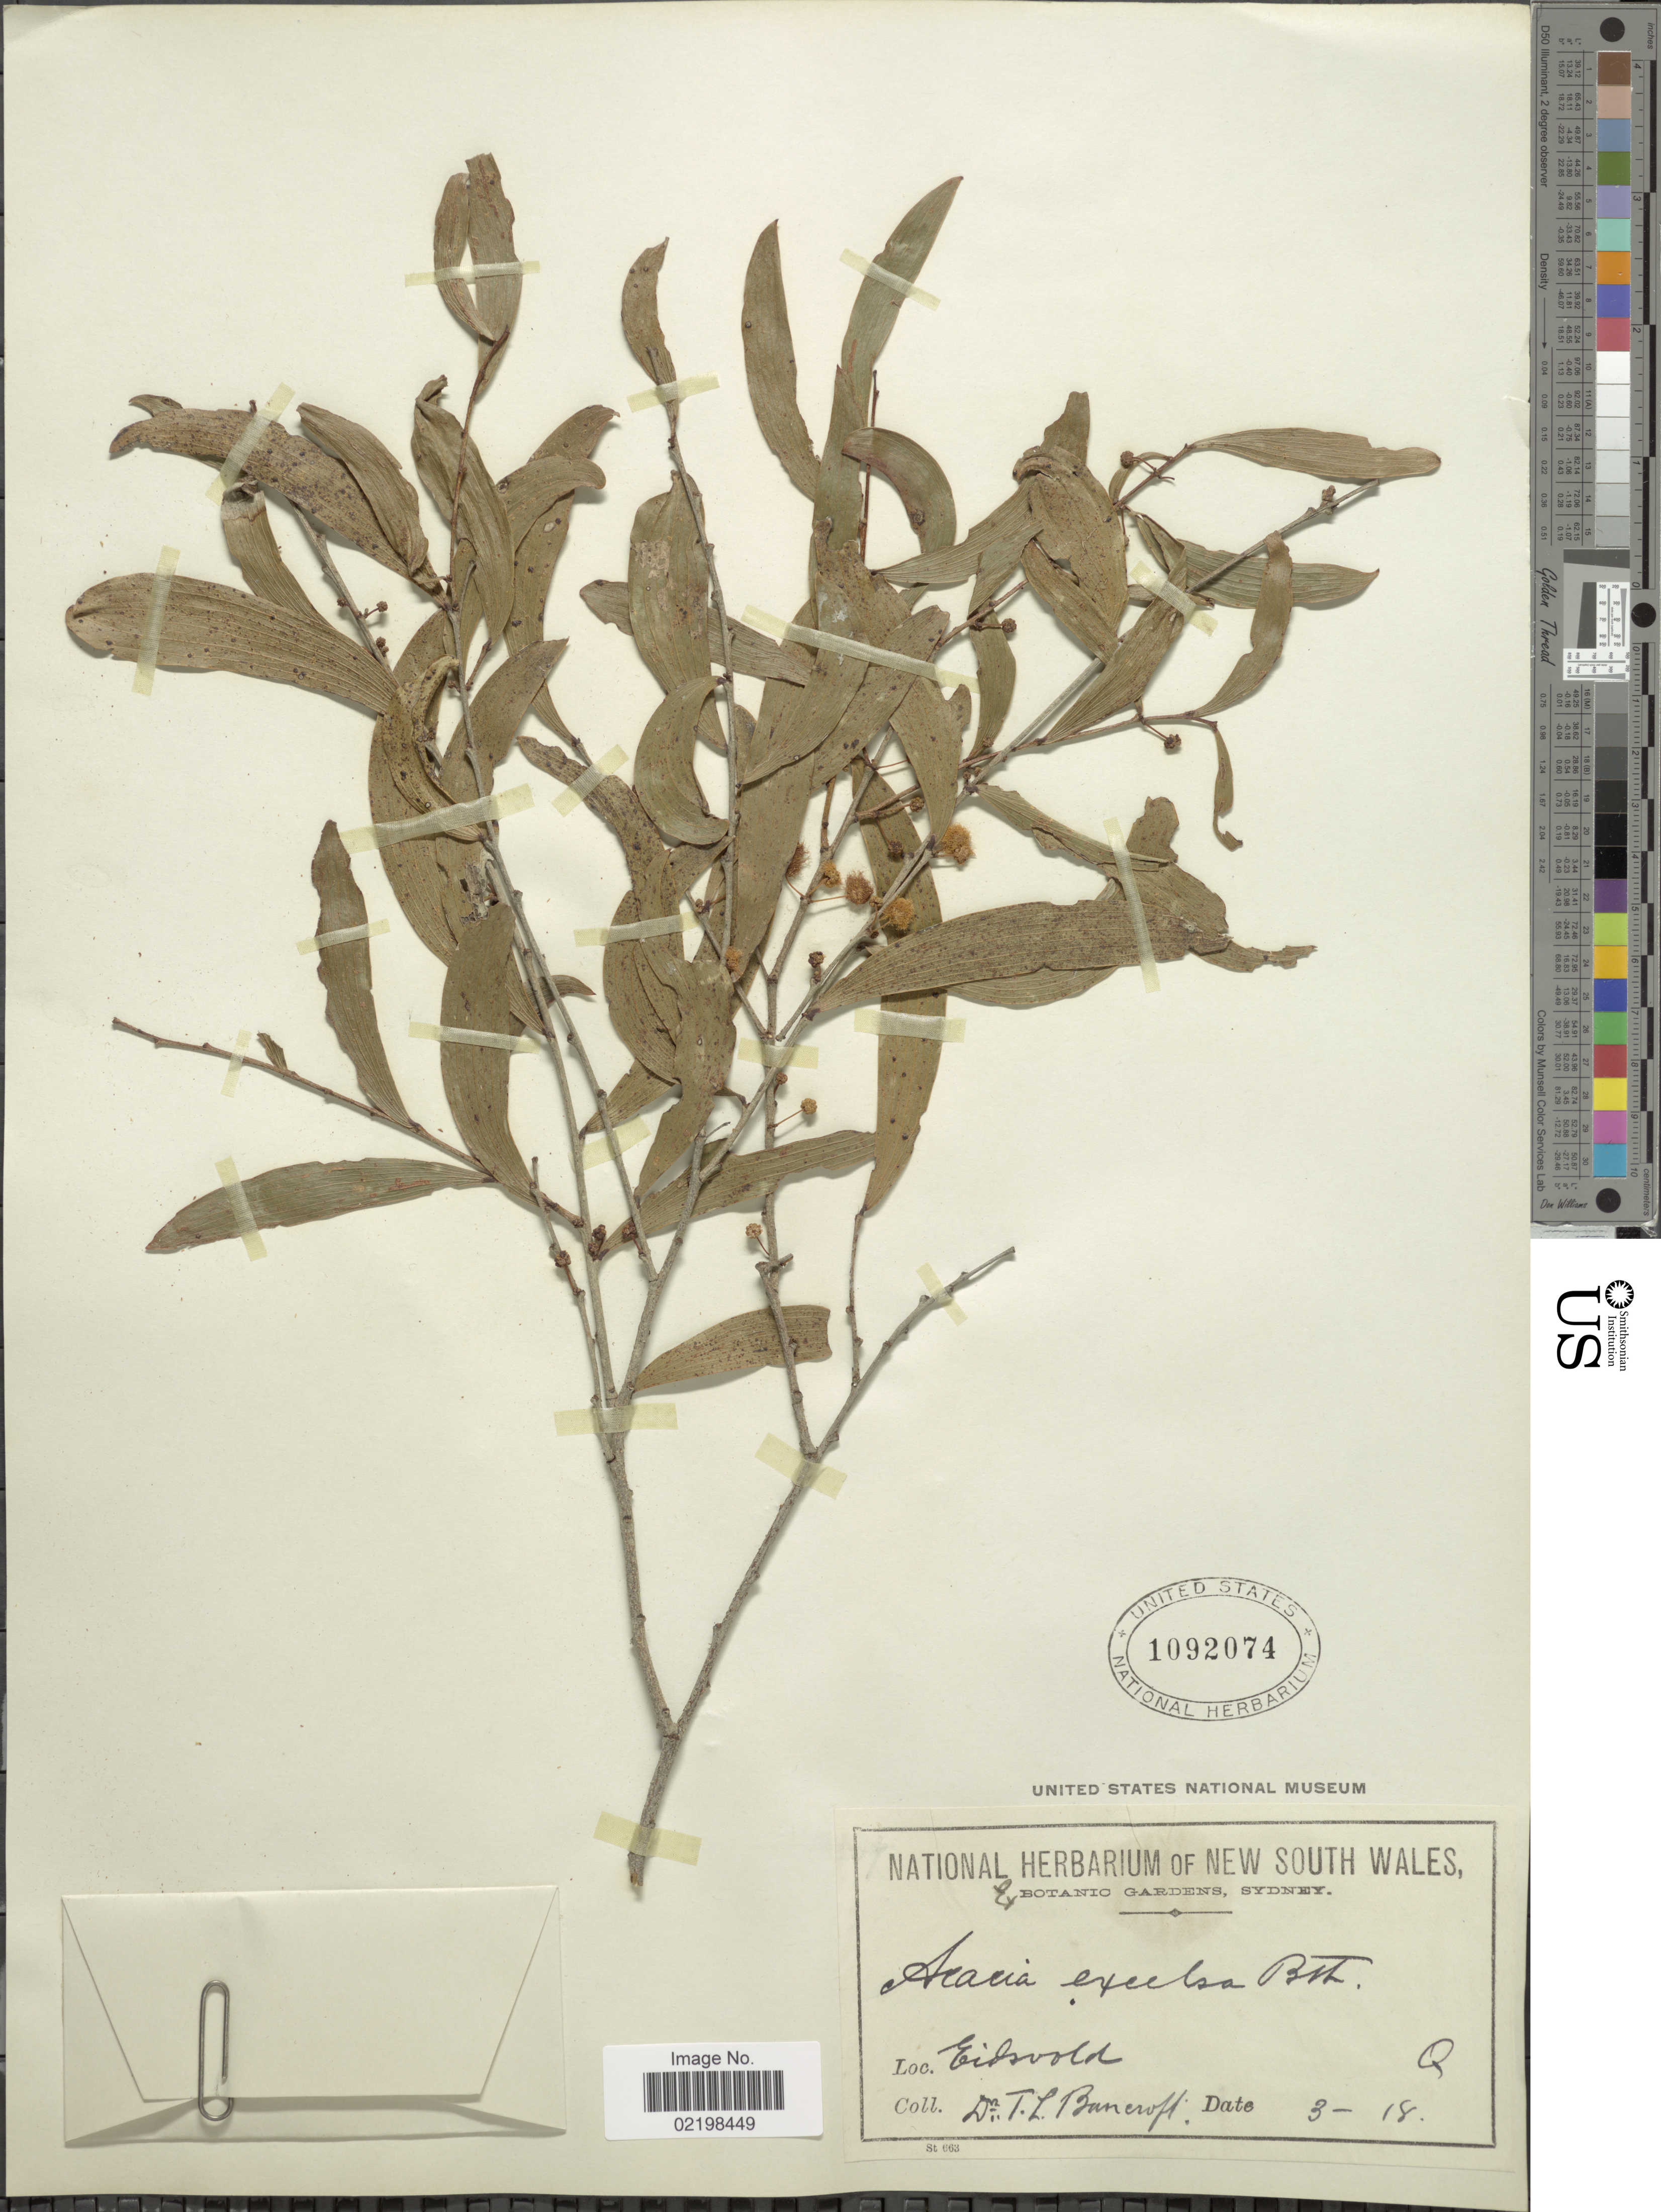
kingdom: Plantae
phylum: Tracheophyta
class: Magnoliopsida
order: Fabales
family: Fabaceae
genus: Acacia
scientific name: Acacia excelsa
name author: Benth.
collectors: T. Bancroft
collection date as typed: Transcribed d/m/y: /3/18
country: Australia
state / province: Queensland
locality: Eidsvold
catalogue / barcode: US 1092074